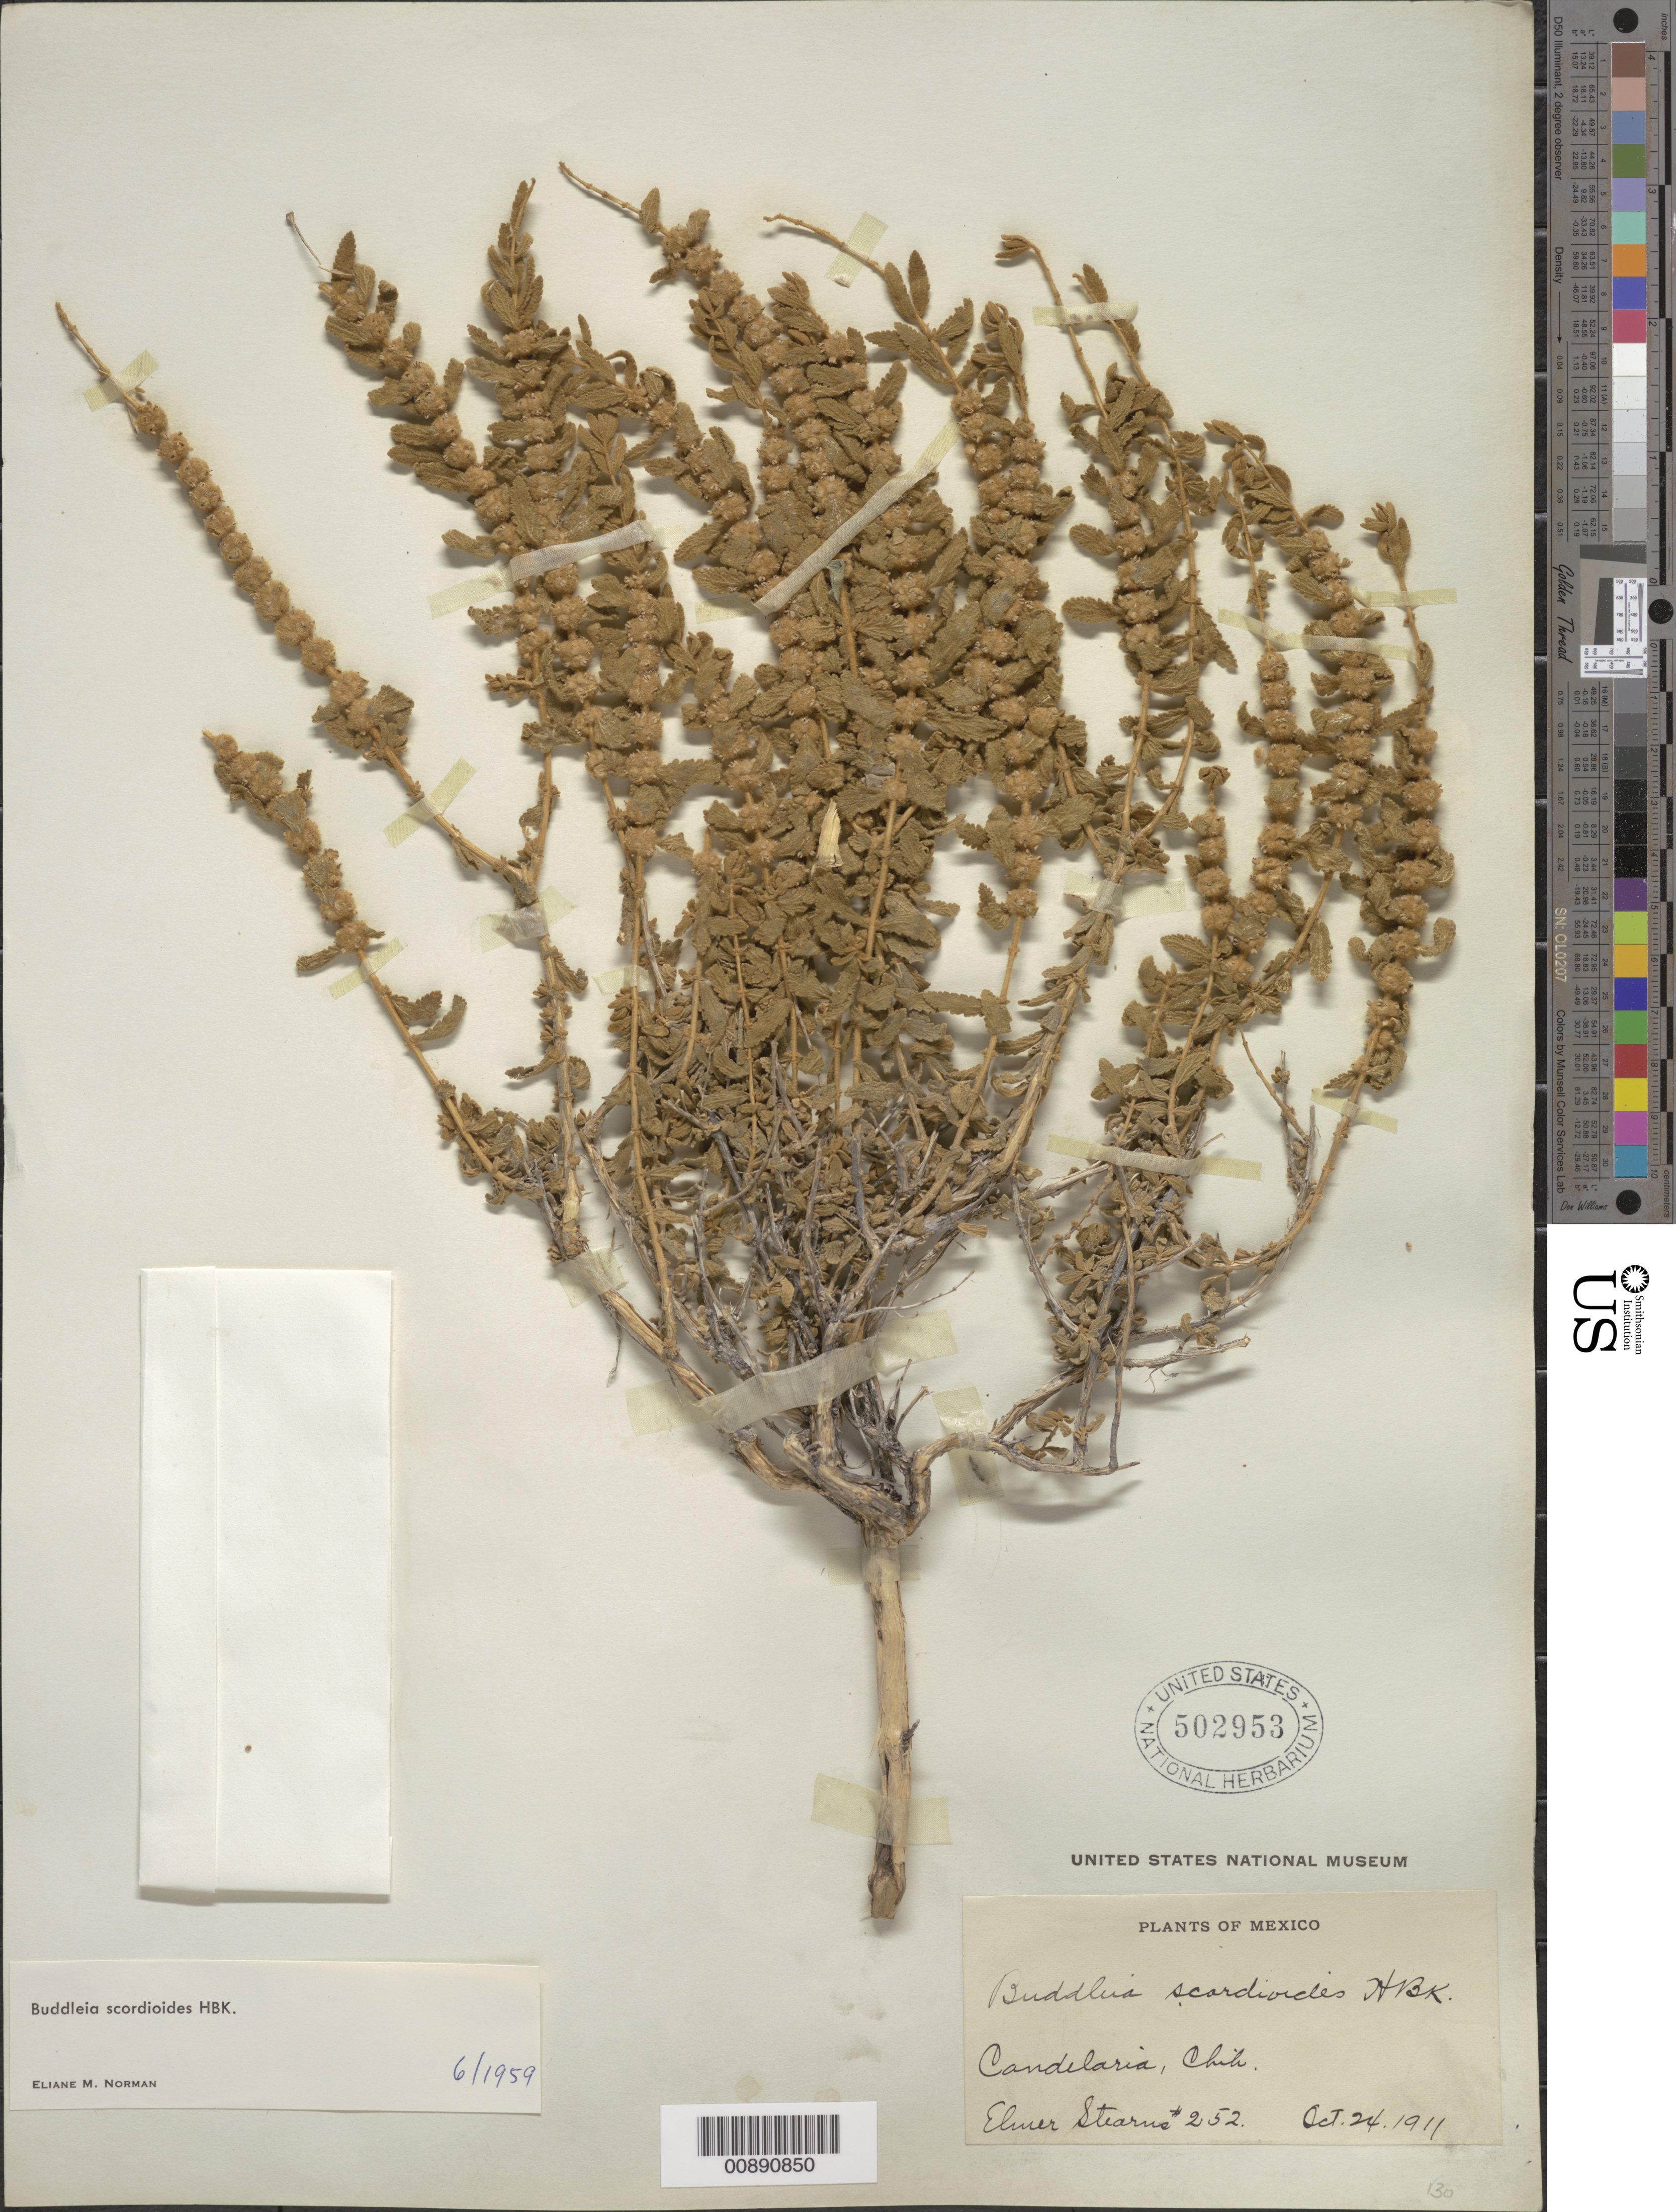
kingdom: Plantae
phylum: Tracheophyta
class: Magnoliopsida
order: Lamiales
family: Scrophulariaceae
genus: Buddleja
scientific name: Buddleja scordioides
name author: Kunth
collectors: E. Stearns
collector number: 252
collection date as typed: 24 Oct 1911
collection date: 1911-10-24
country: Mexico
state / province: Chihuahua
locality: Candelaria, Chihuahua.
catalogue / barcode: US 502953